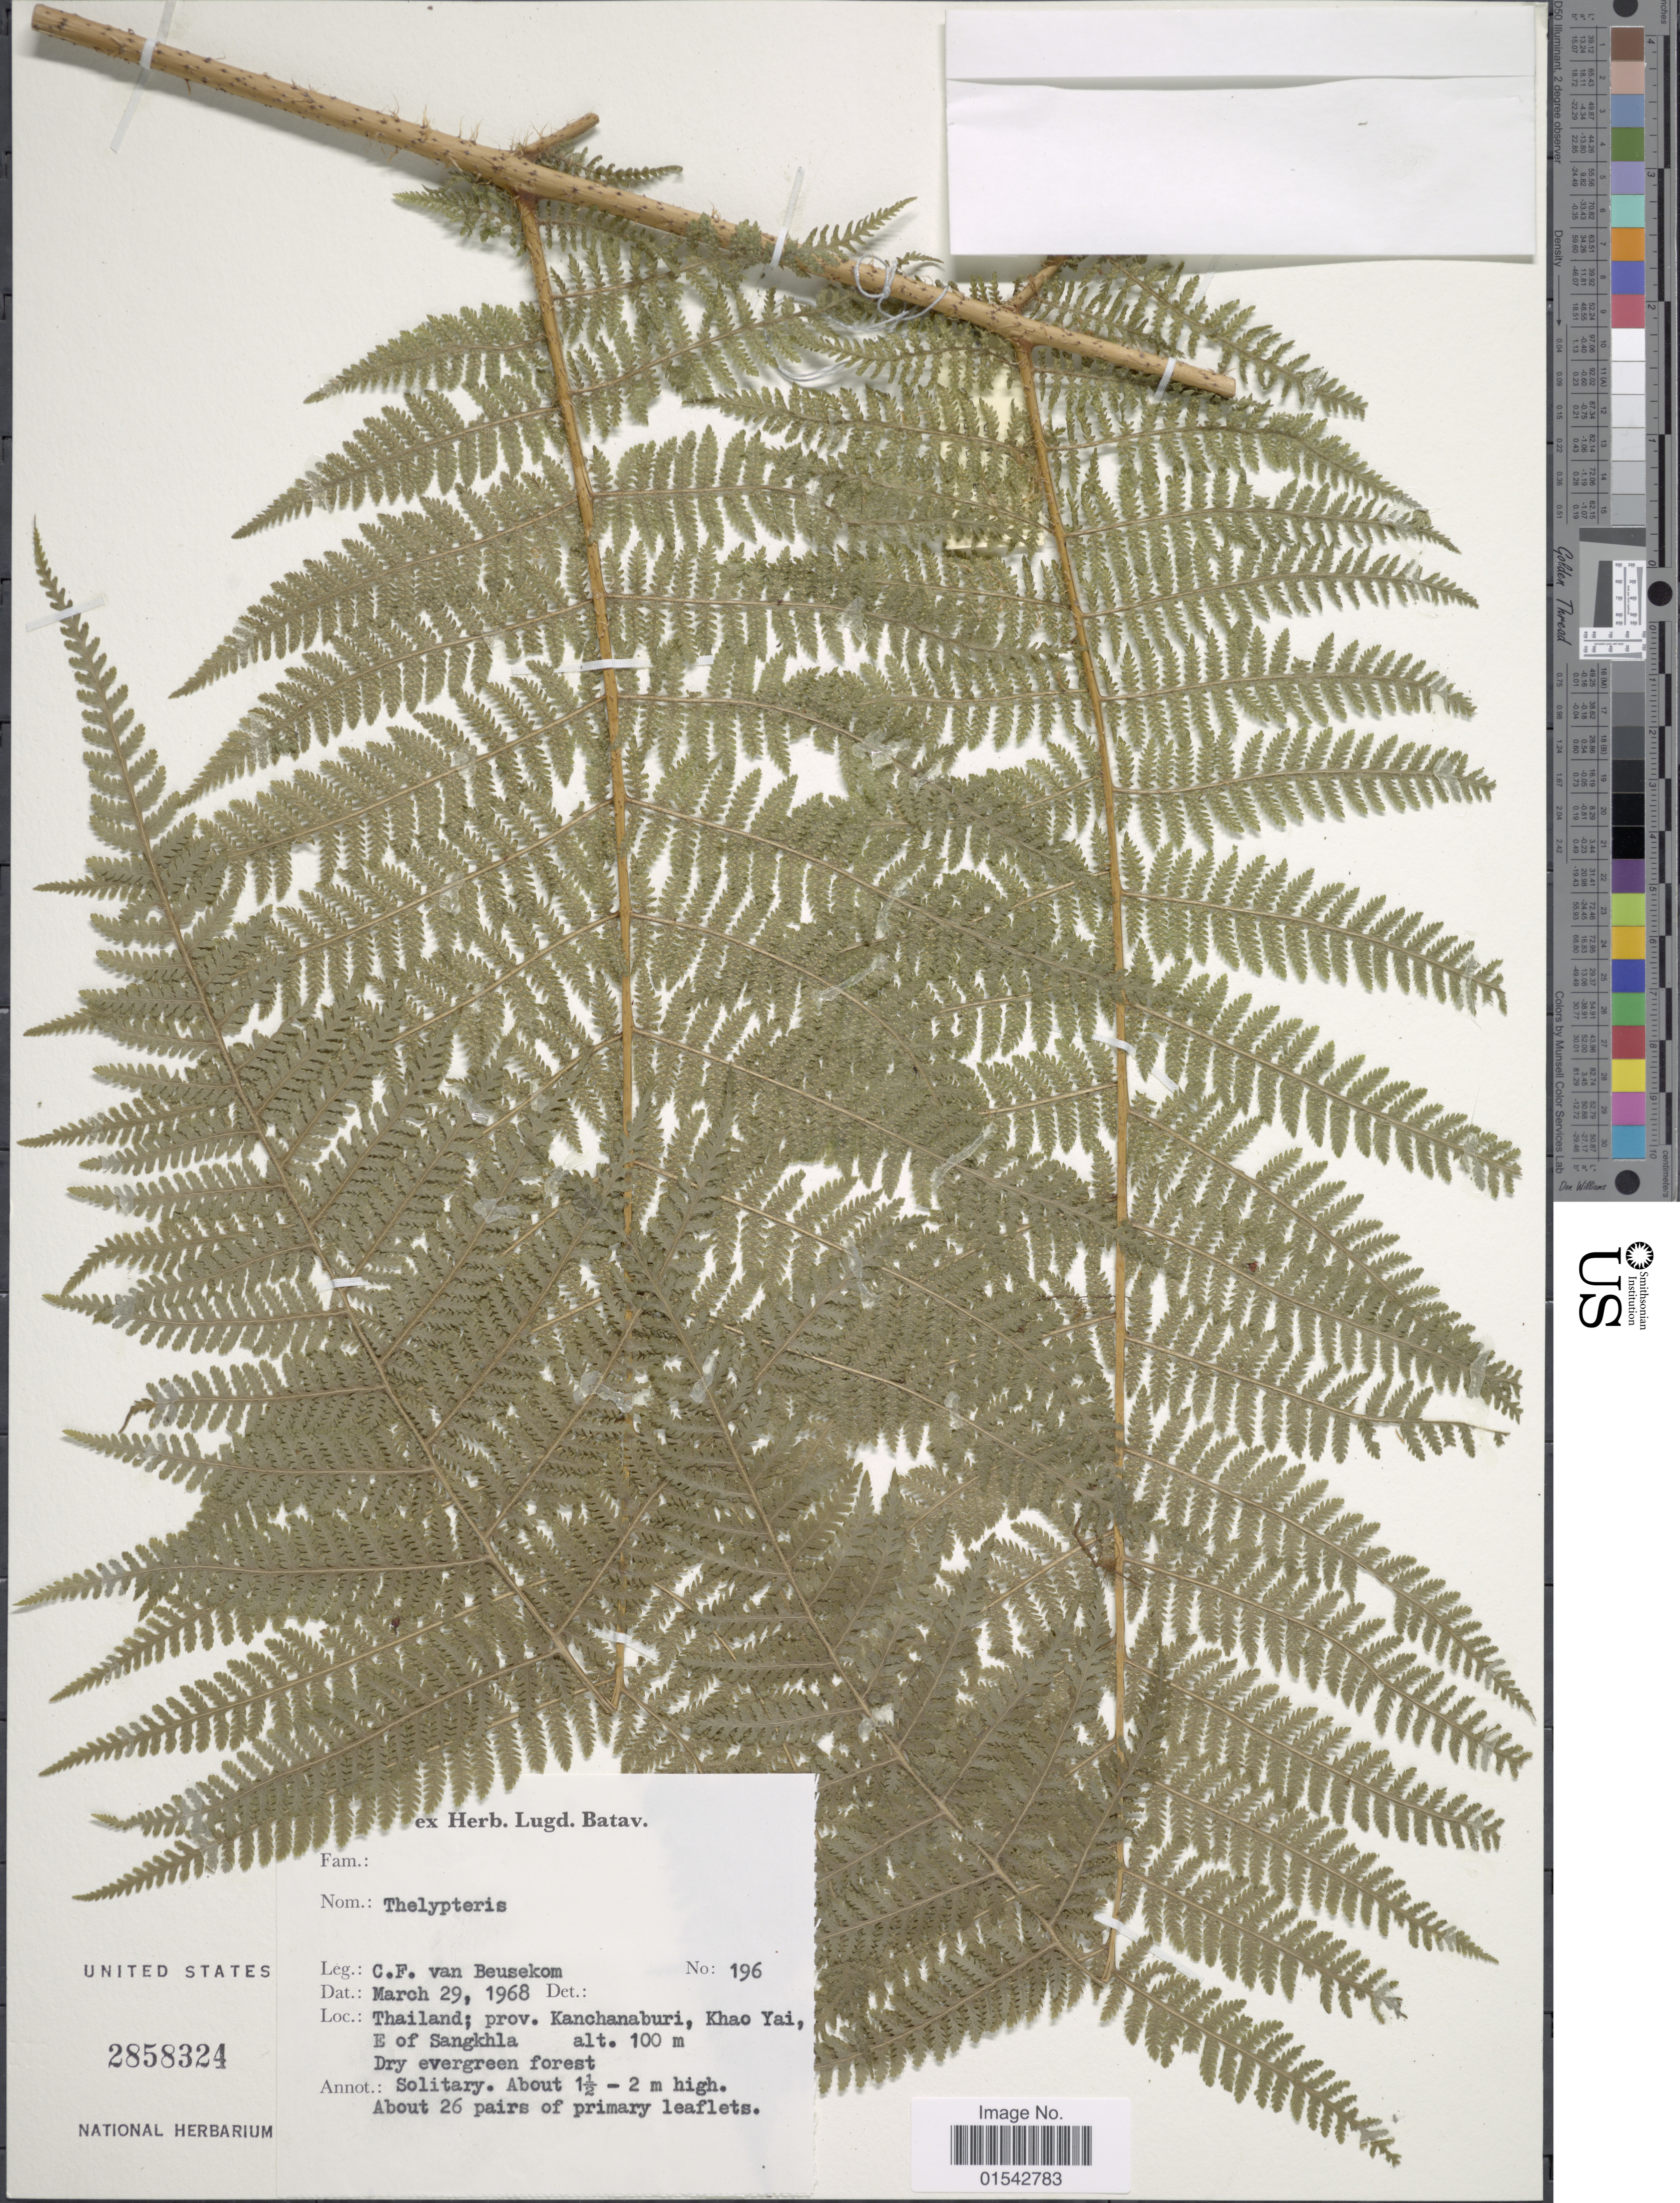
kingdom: Plantae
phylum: Tracheophyta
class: Polypodiopsida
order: Polypodiales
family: Thelypteridaceae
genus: Cyclosorus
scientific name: Cyclosorus sp.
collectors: C. F. Beusekom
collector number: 196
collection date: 1968-03-29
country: Thailand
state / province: Kanchanaburi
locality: Thailand; prov. kanchanaburi, Khao Yai, E of Sangkhla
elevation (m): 100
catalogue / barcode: US 2858324